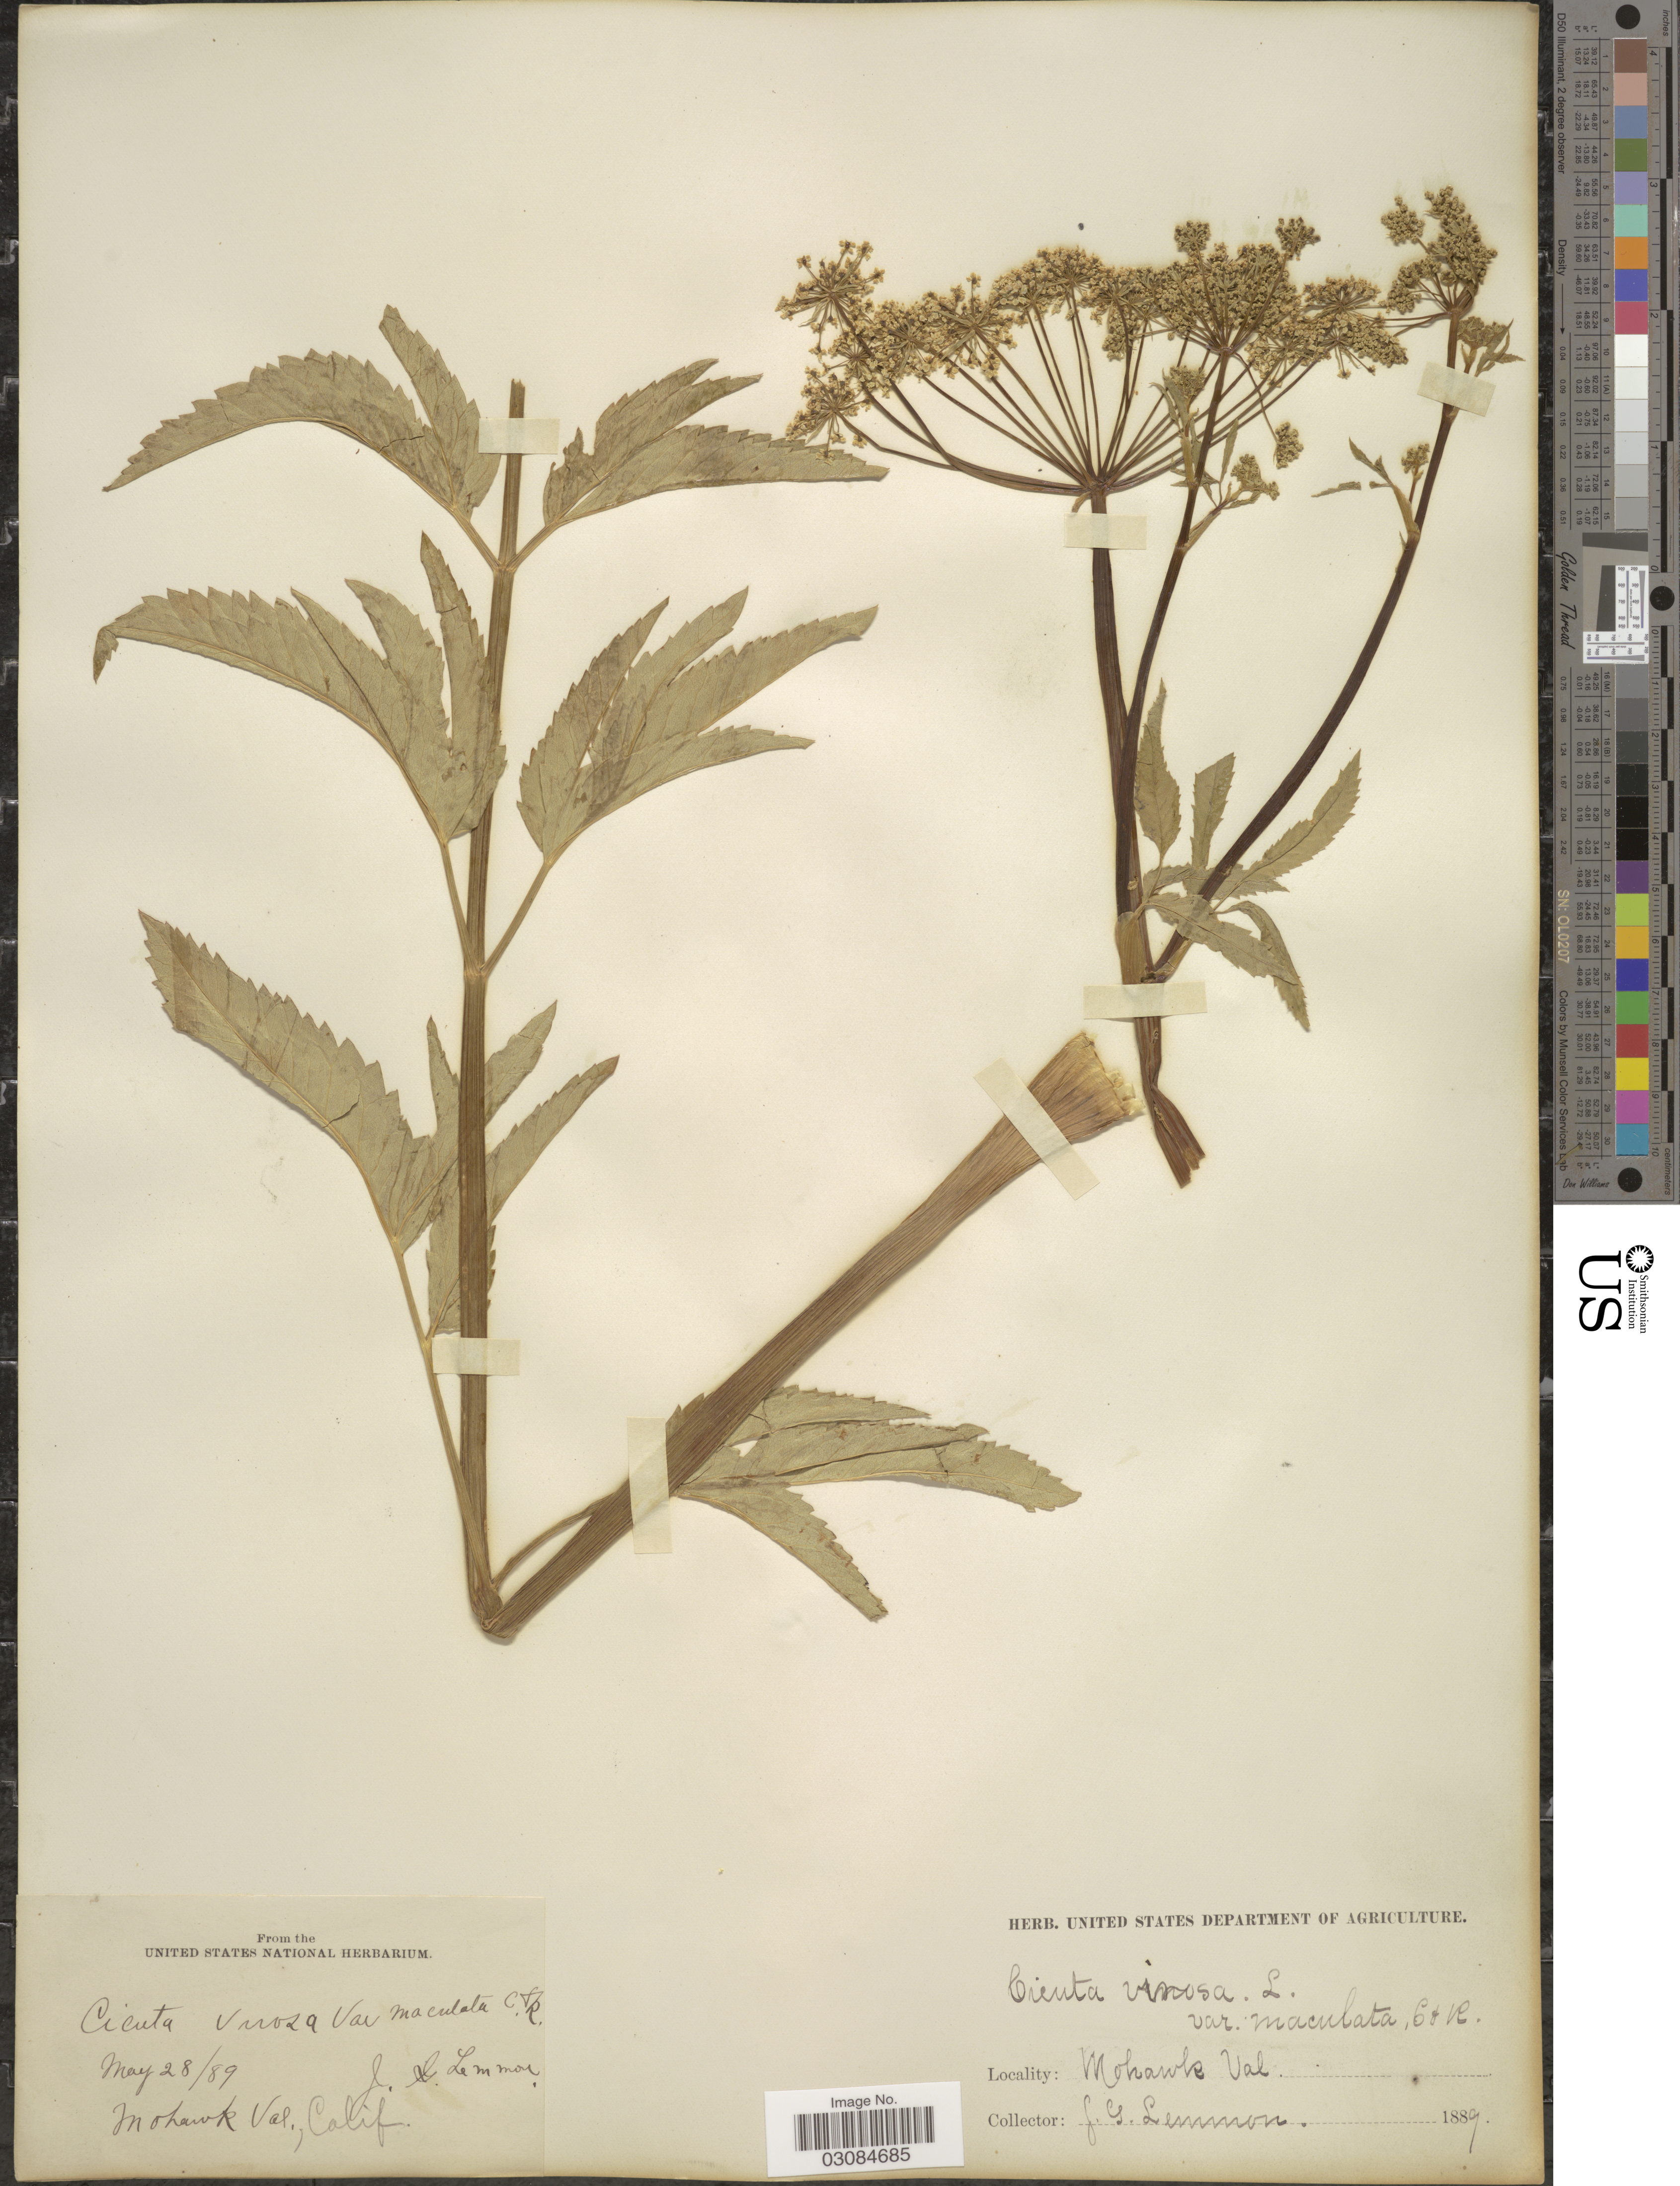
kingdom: Plantae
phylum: Tracheophyta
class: Magnoliopsida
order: Apiales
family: Apiaceae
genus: Cicuta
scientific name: Cicuta occidentalis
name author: Greene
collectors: J. Lemmon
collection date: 1889-05-28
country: United States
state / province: California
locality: Mohawk Val.